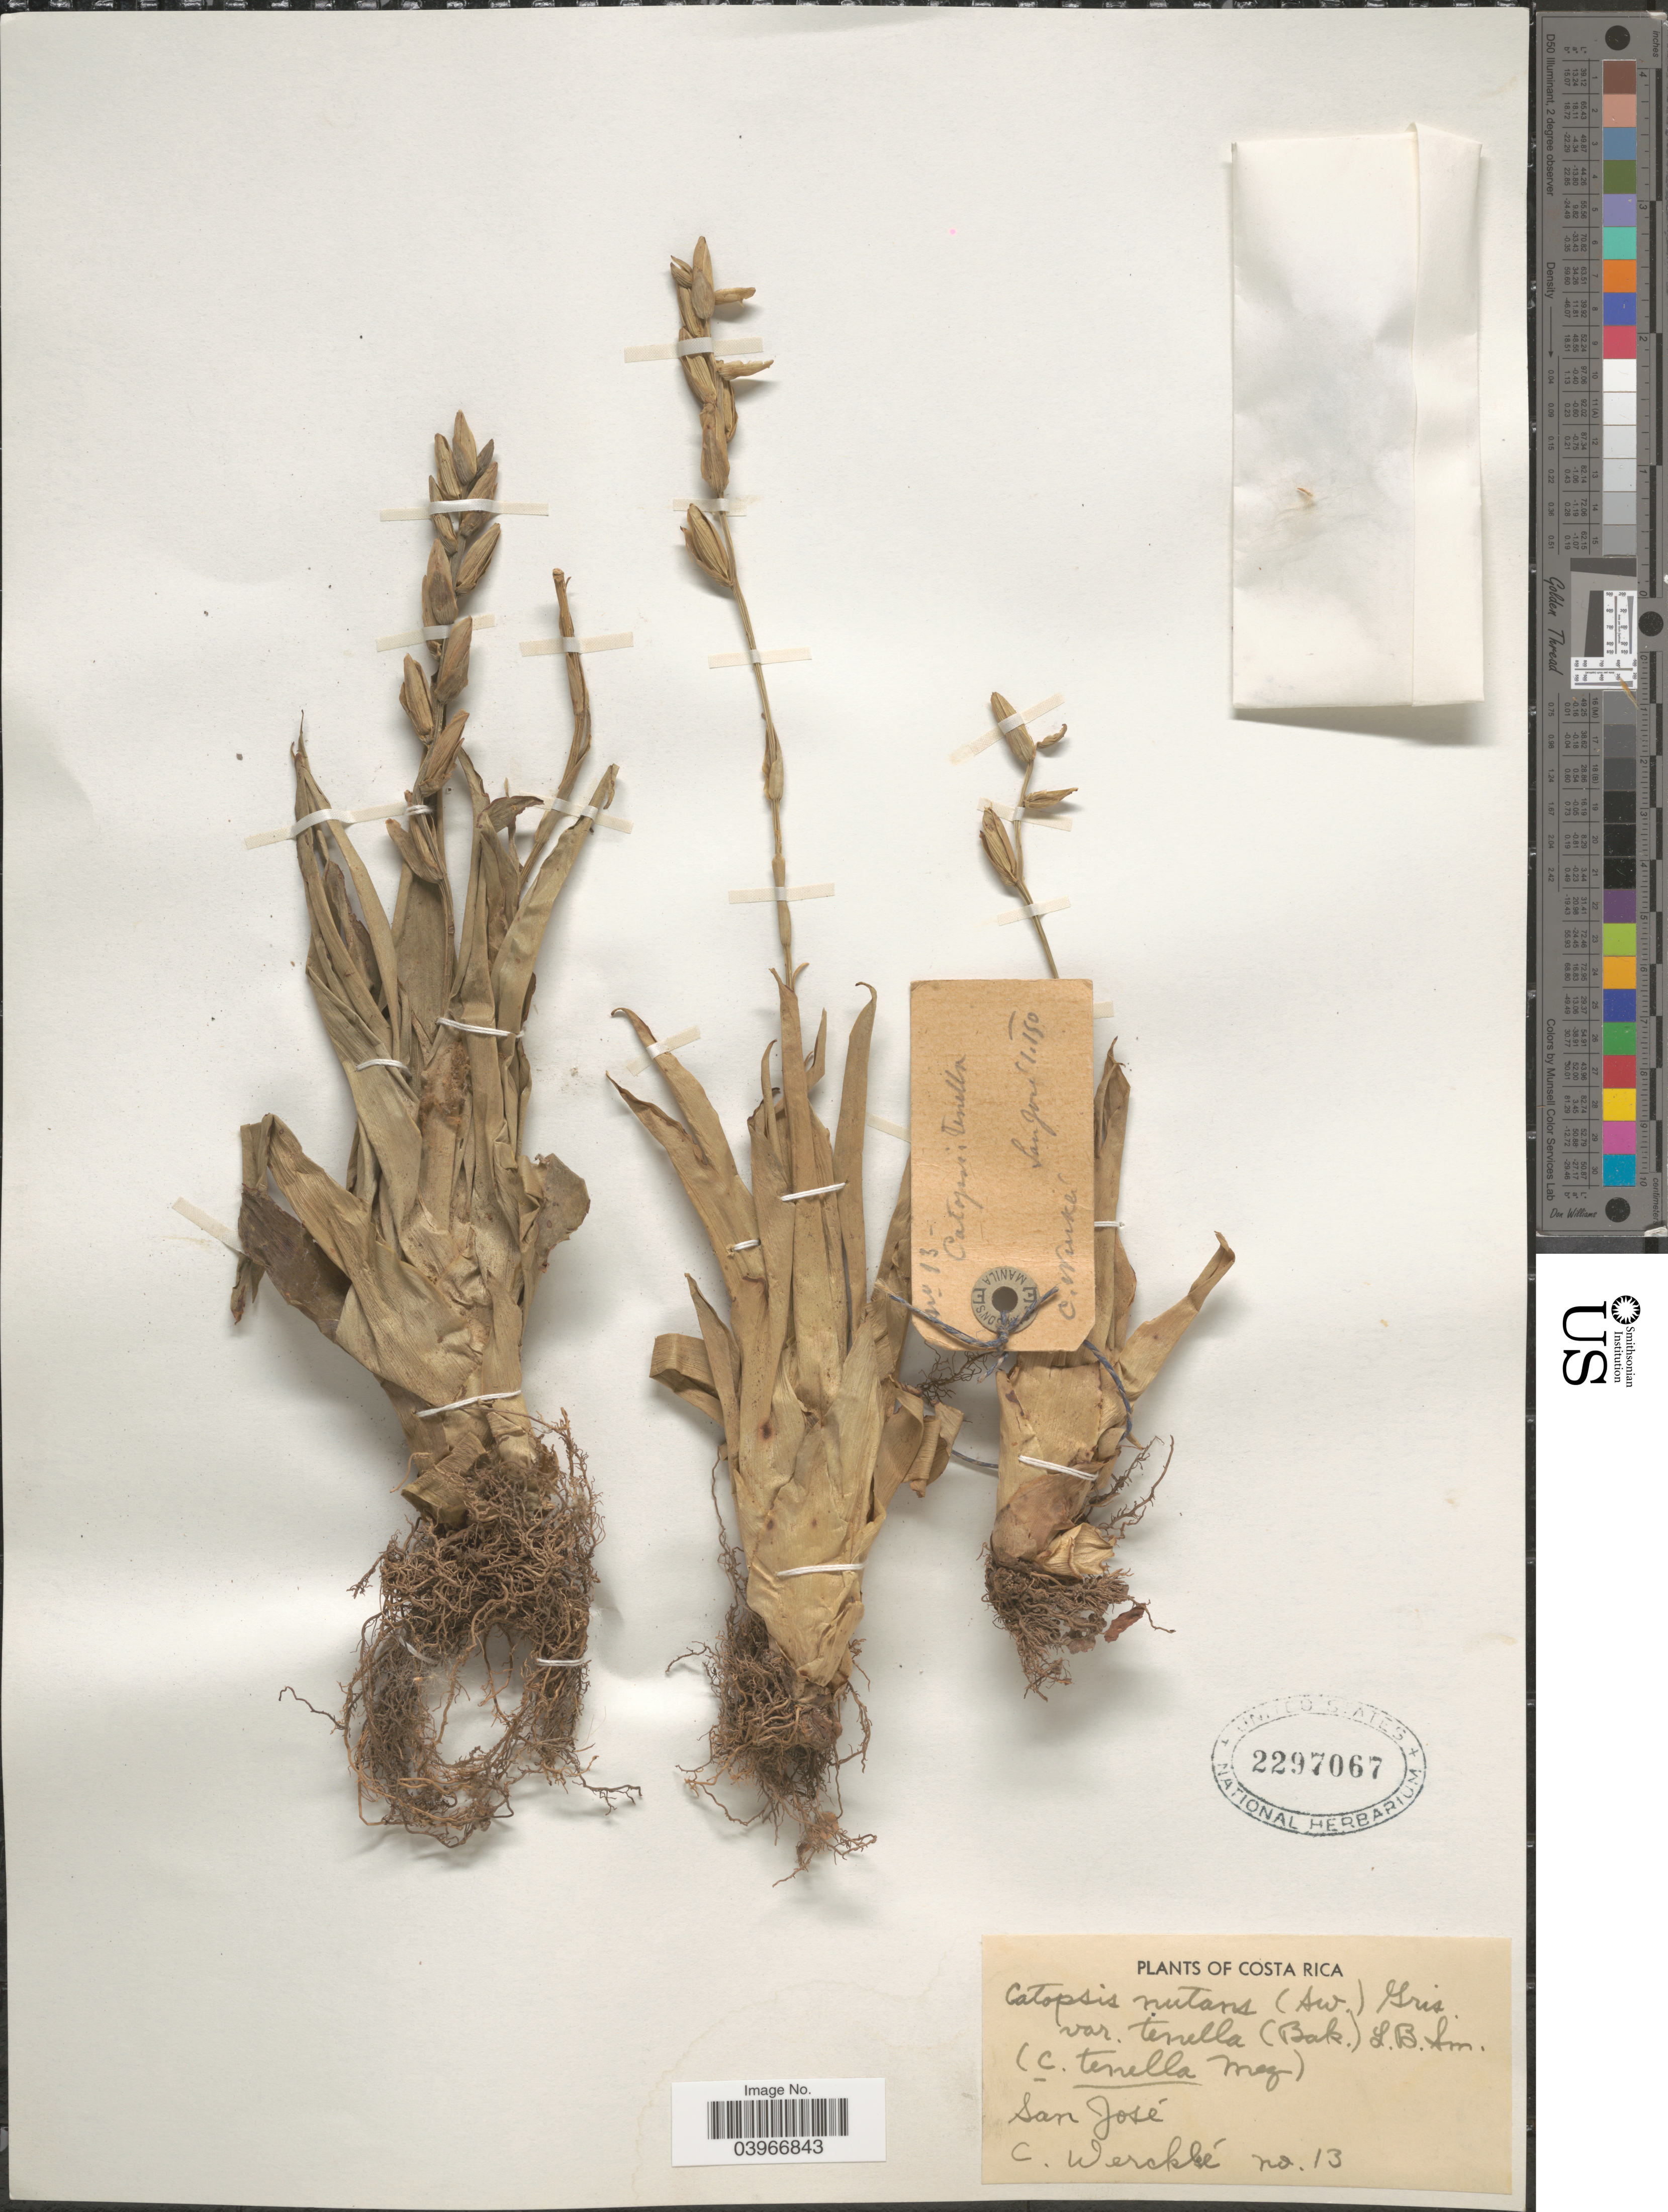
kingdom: Plantae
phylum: Tracheophyta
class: Liliopsida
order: Poales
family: Bromeliaceae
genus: Catopsis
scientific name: Catopsis nutans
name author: (Sw.) Griseb.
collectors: C. Wercklé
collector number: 13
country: Costa Rica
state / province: San José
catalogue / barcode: US 2297067